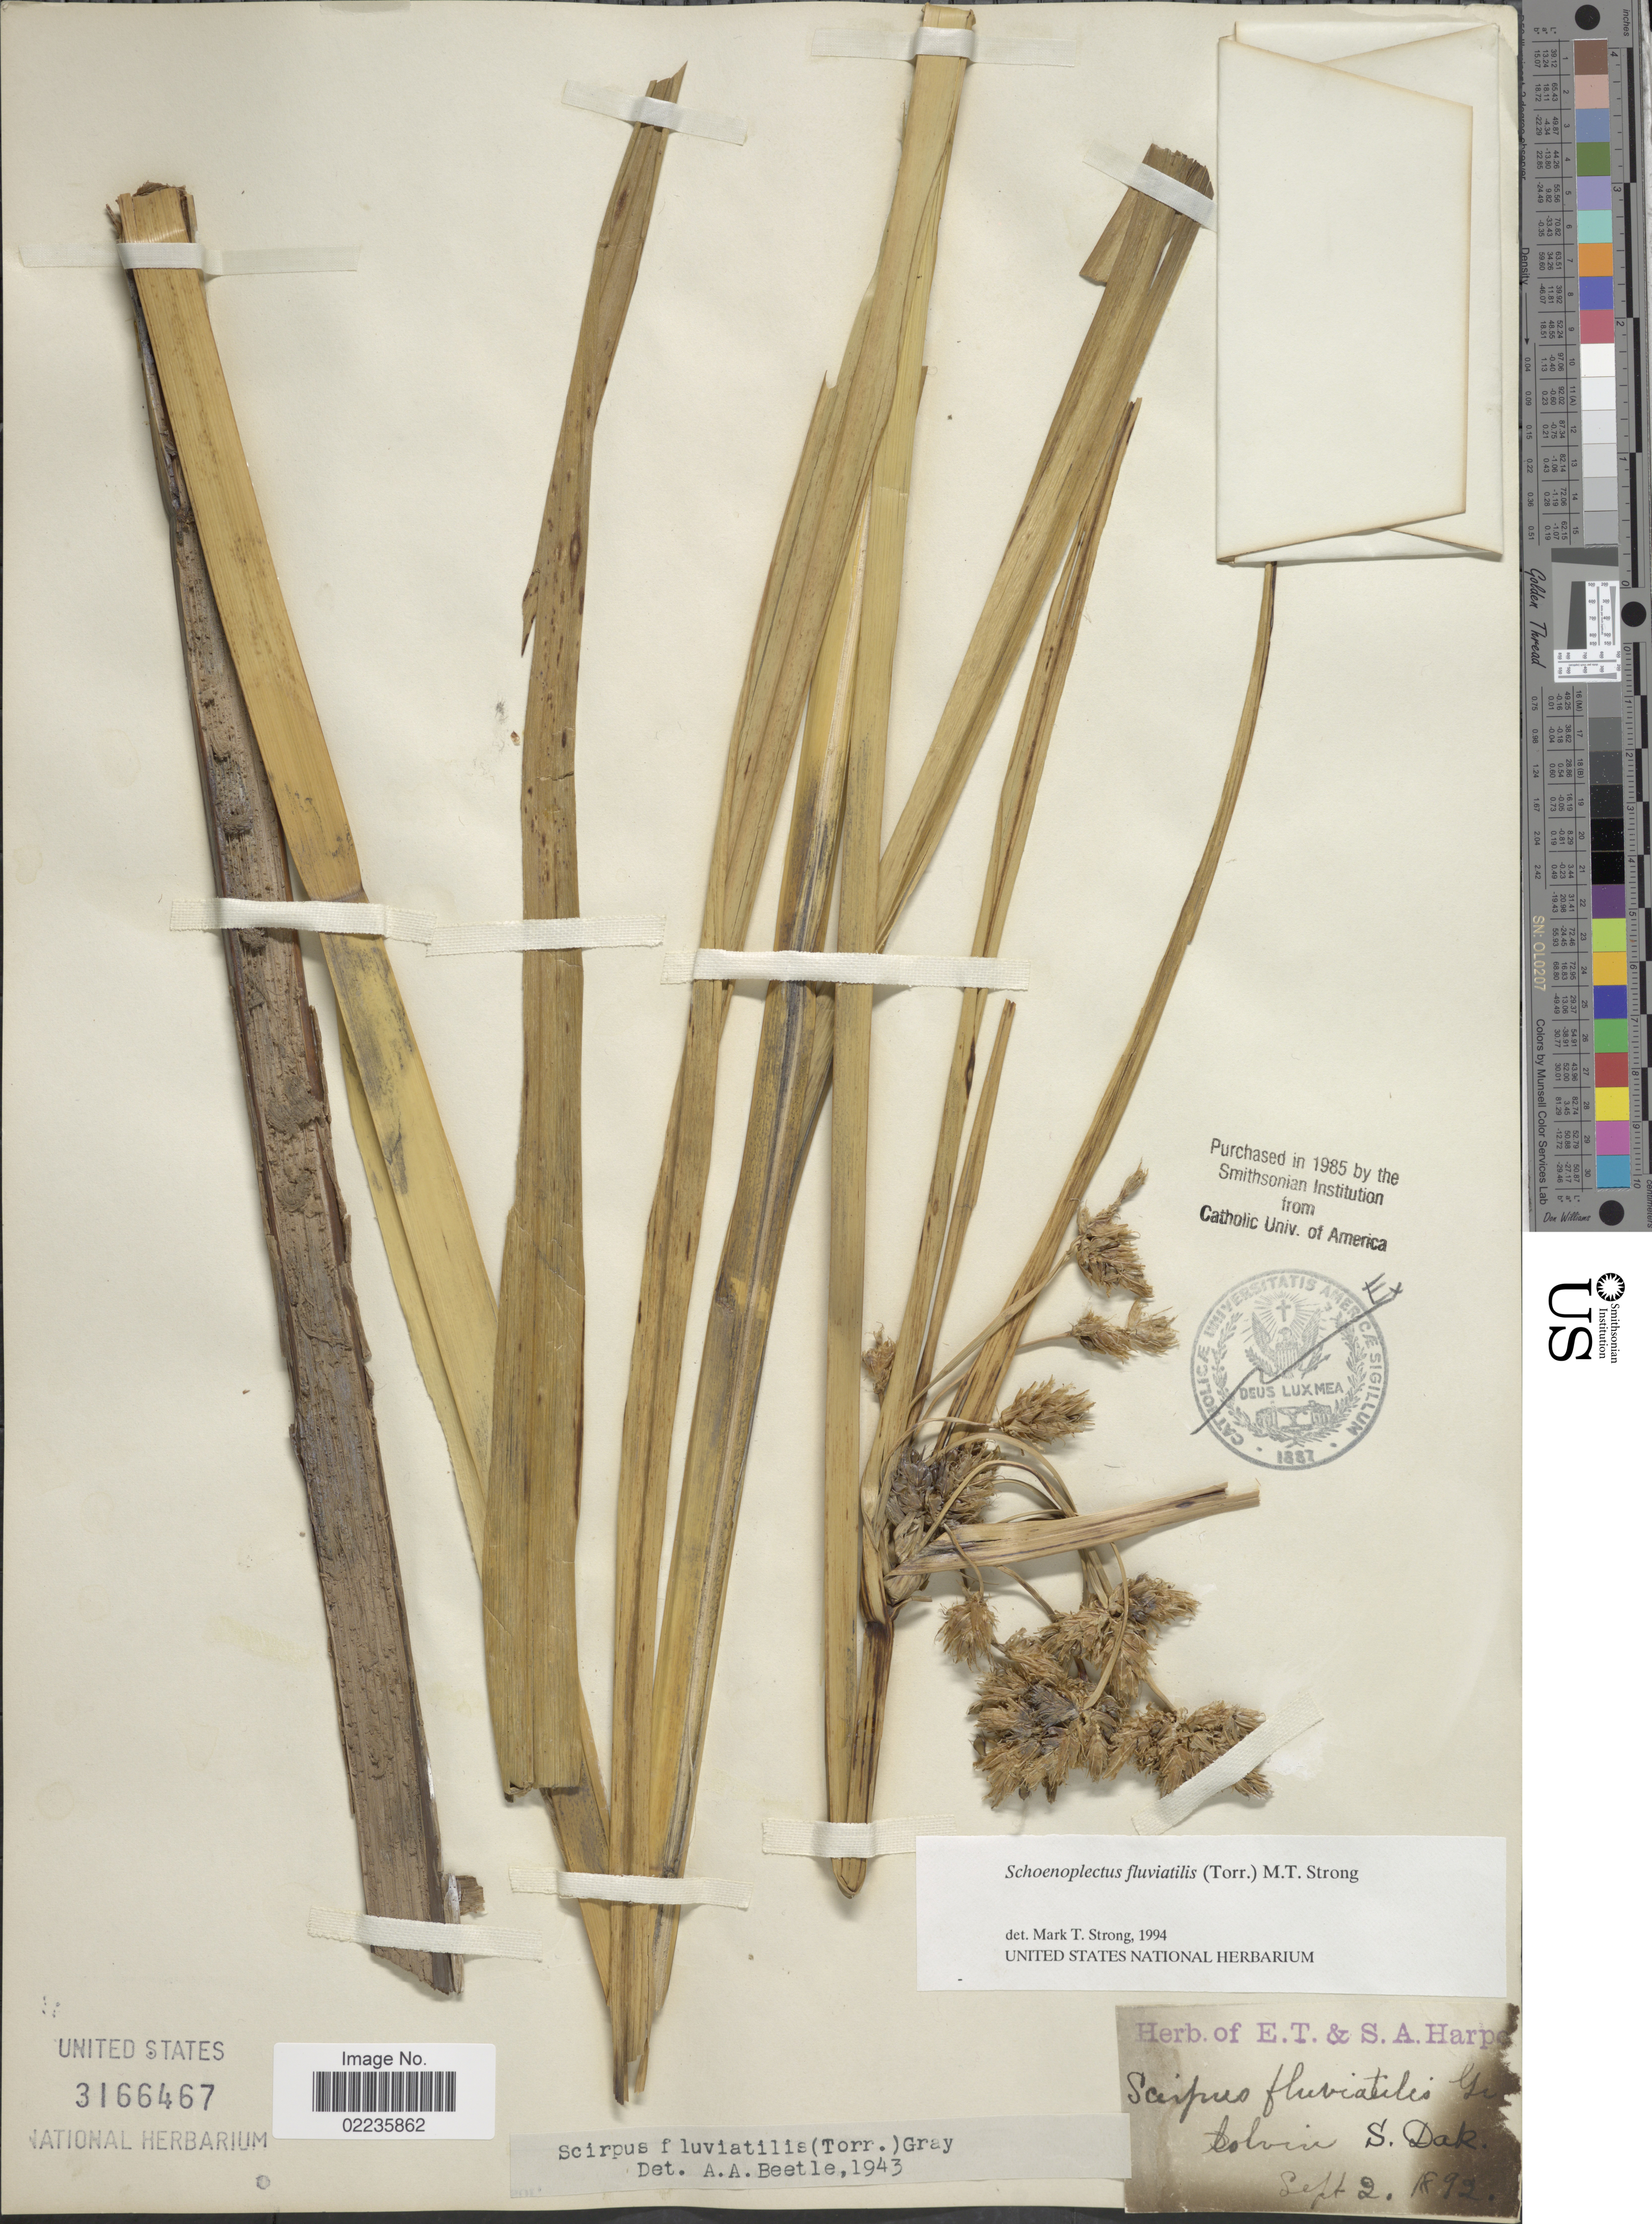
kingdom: Plantae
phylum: Tracheophyta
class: Liliopsida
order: Poales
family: Cyperaceae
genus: Bolboschoenus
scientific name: Bolboschoenus fluviatilis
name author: (Torr.) Soják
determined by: Strong, M. T., (US), Smithsonian Institution - National Museum of Natural History (UNITED STATES)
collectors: ex herb. of E. T. & S. A. Harper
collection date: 1892-09-02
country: United States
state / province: South Dakota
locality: Lolvin [interpreted], S. Dak.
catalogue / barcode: US 3166467